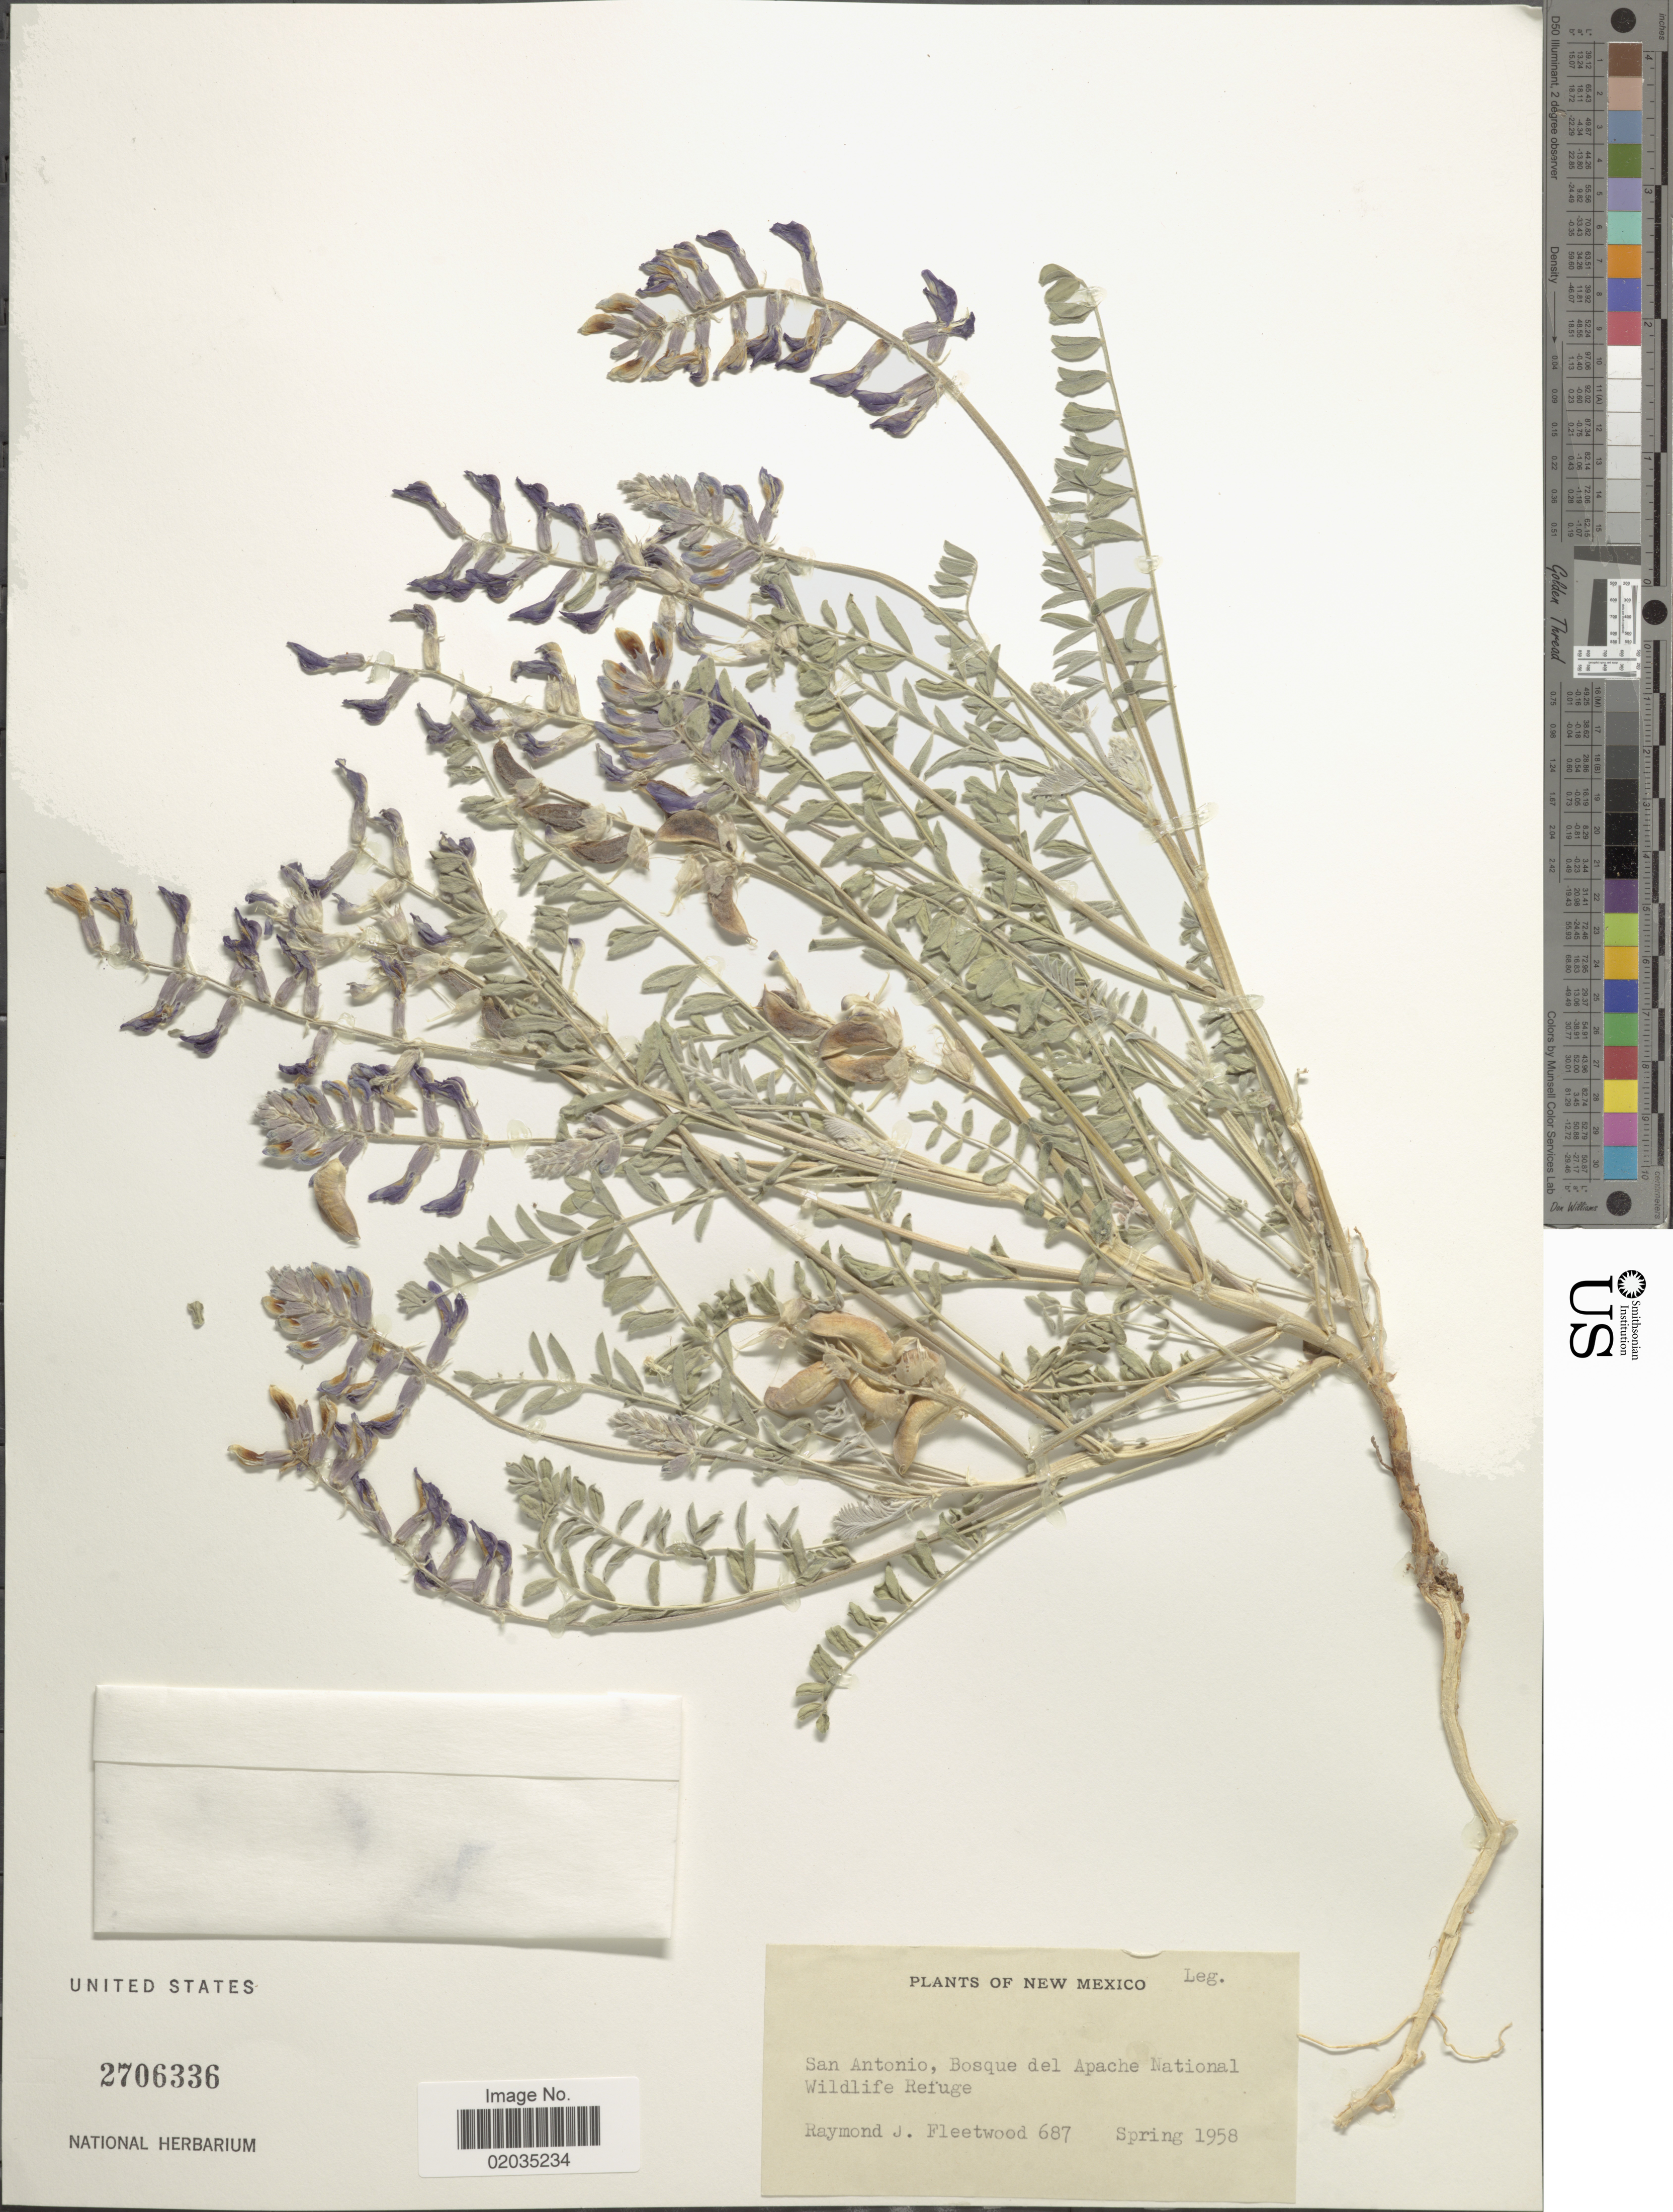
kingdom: Plantae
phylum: Tracheophyta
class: Magnoliopsida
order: Fabales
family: Fabaceae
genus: Astragalus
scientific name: Astragalus tephrodes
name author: A. Gray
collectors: R. J. Fleetwood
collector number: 687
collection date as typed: Spring 1958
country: United States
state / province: New Mexico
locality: San Antonio, Bosque del Apache National Wildlife Refuge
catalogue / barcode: US 2706336